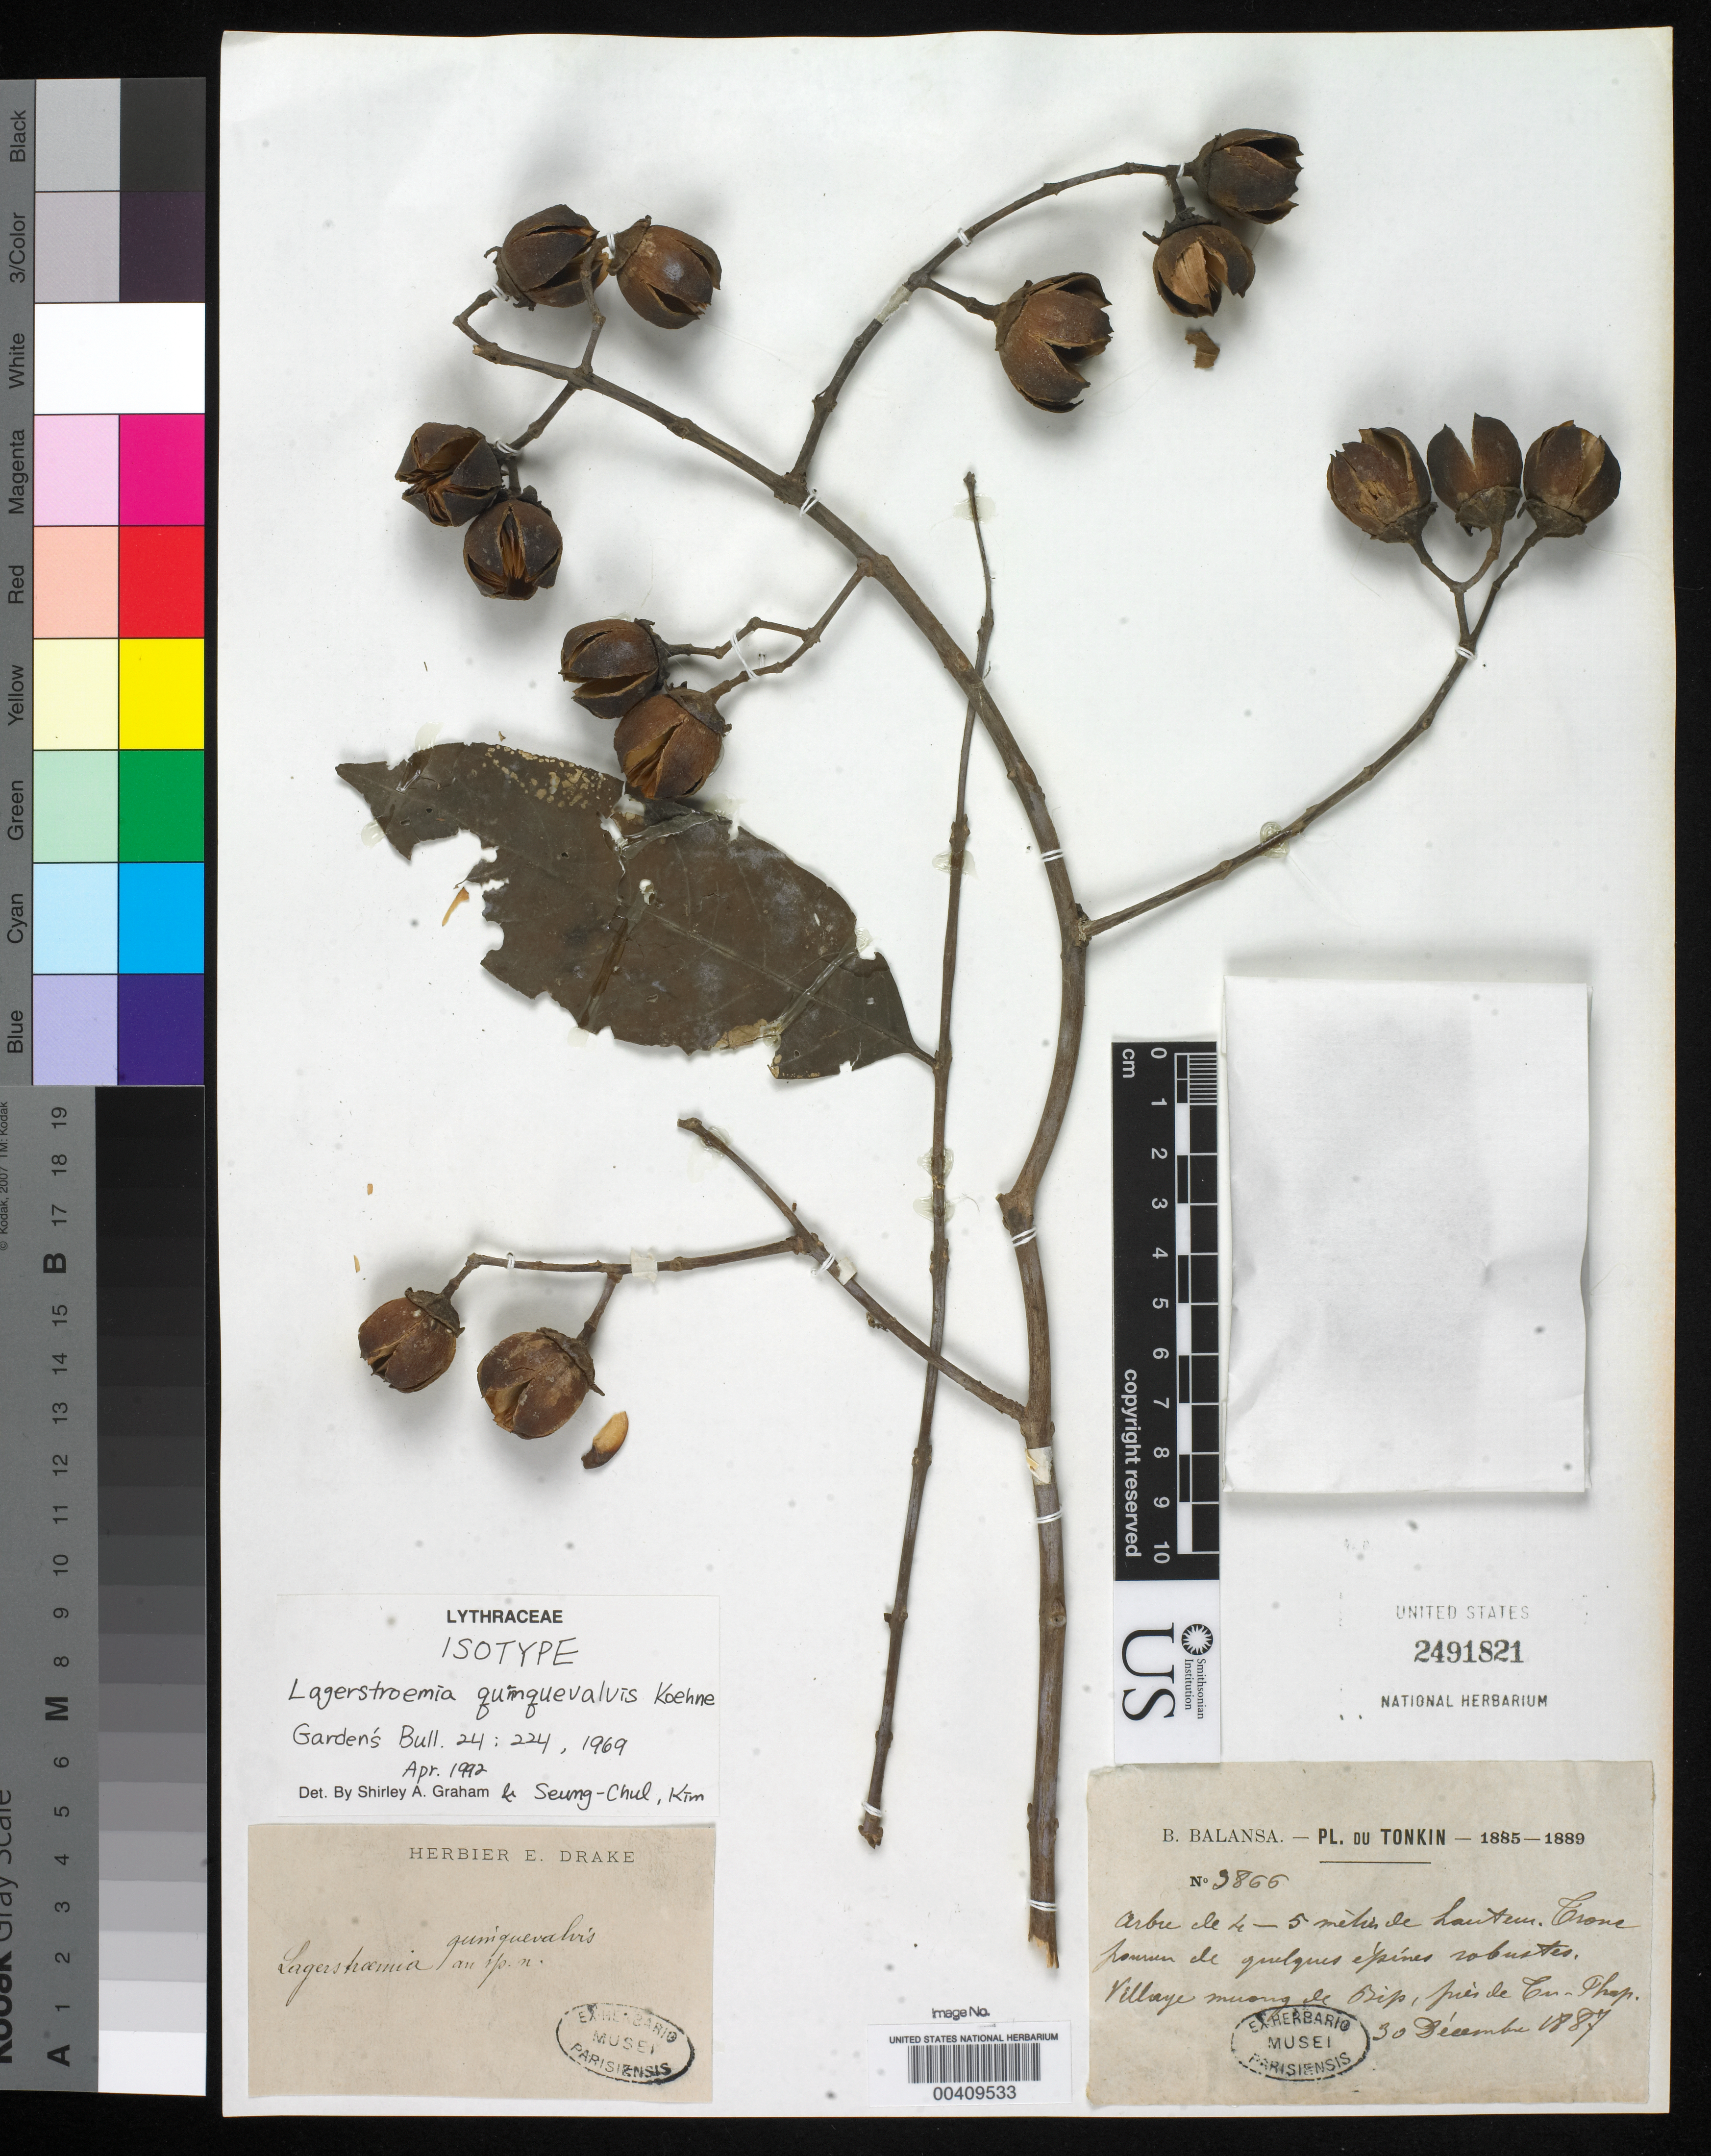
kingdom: Plantae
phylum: Tracheophyta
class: Magnoliopsida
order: Myrtales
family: Lythraceae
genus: Lagerstroemia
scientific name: Lagerstroemia quinquevalvis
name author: Koehne in Engl.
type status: Isotype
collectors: B. Balansa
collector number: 3866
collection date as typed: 30 Dec 1887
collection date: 1887-12-30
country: Vietnam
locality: Village Muong de Rip, near Tu Phap.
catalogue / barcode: US 2491821